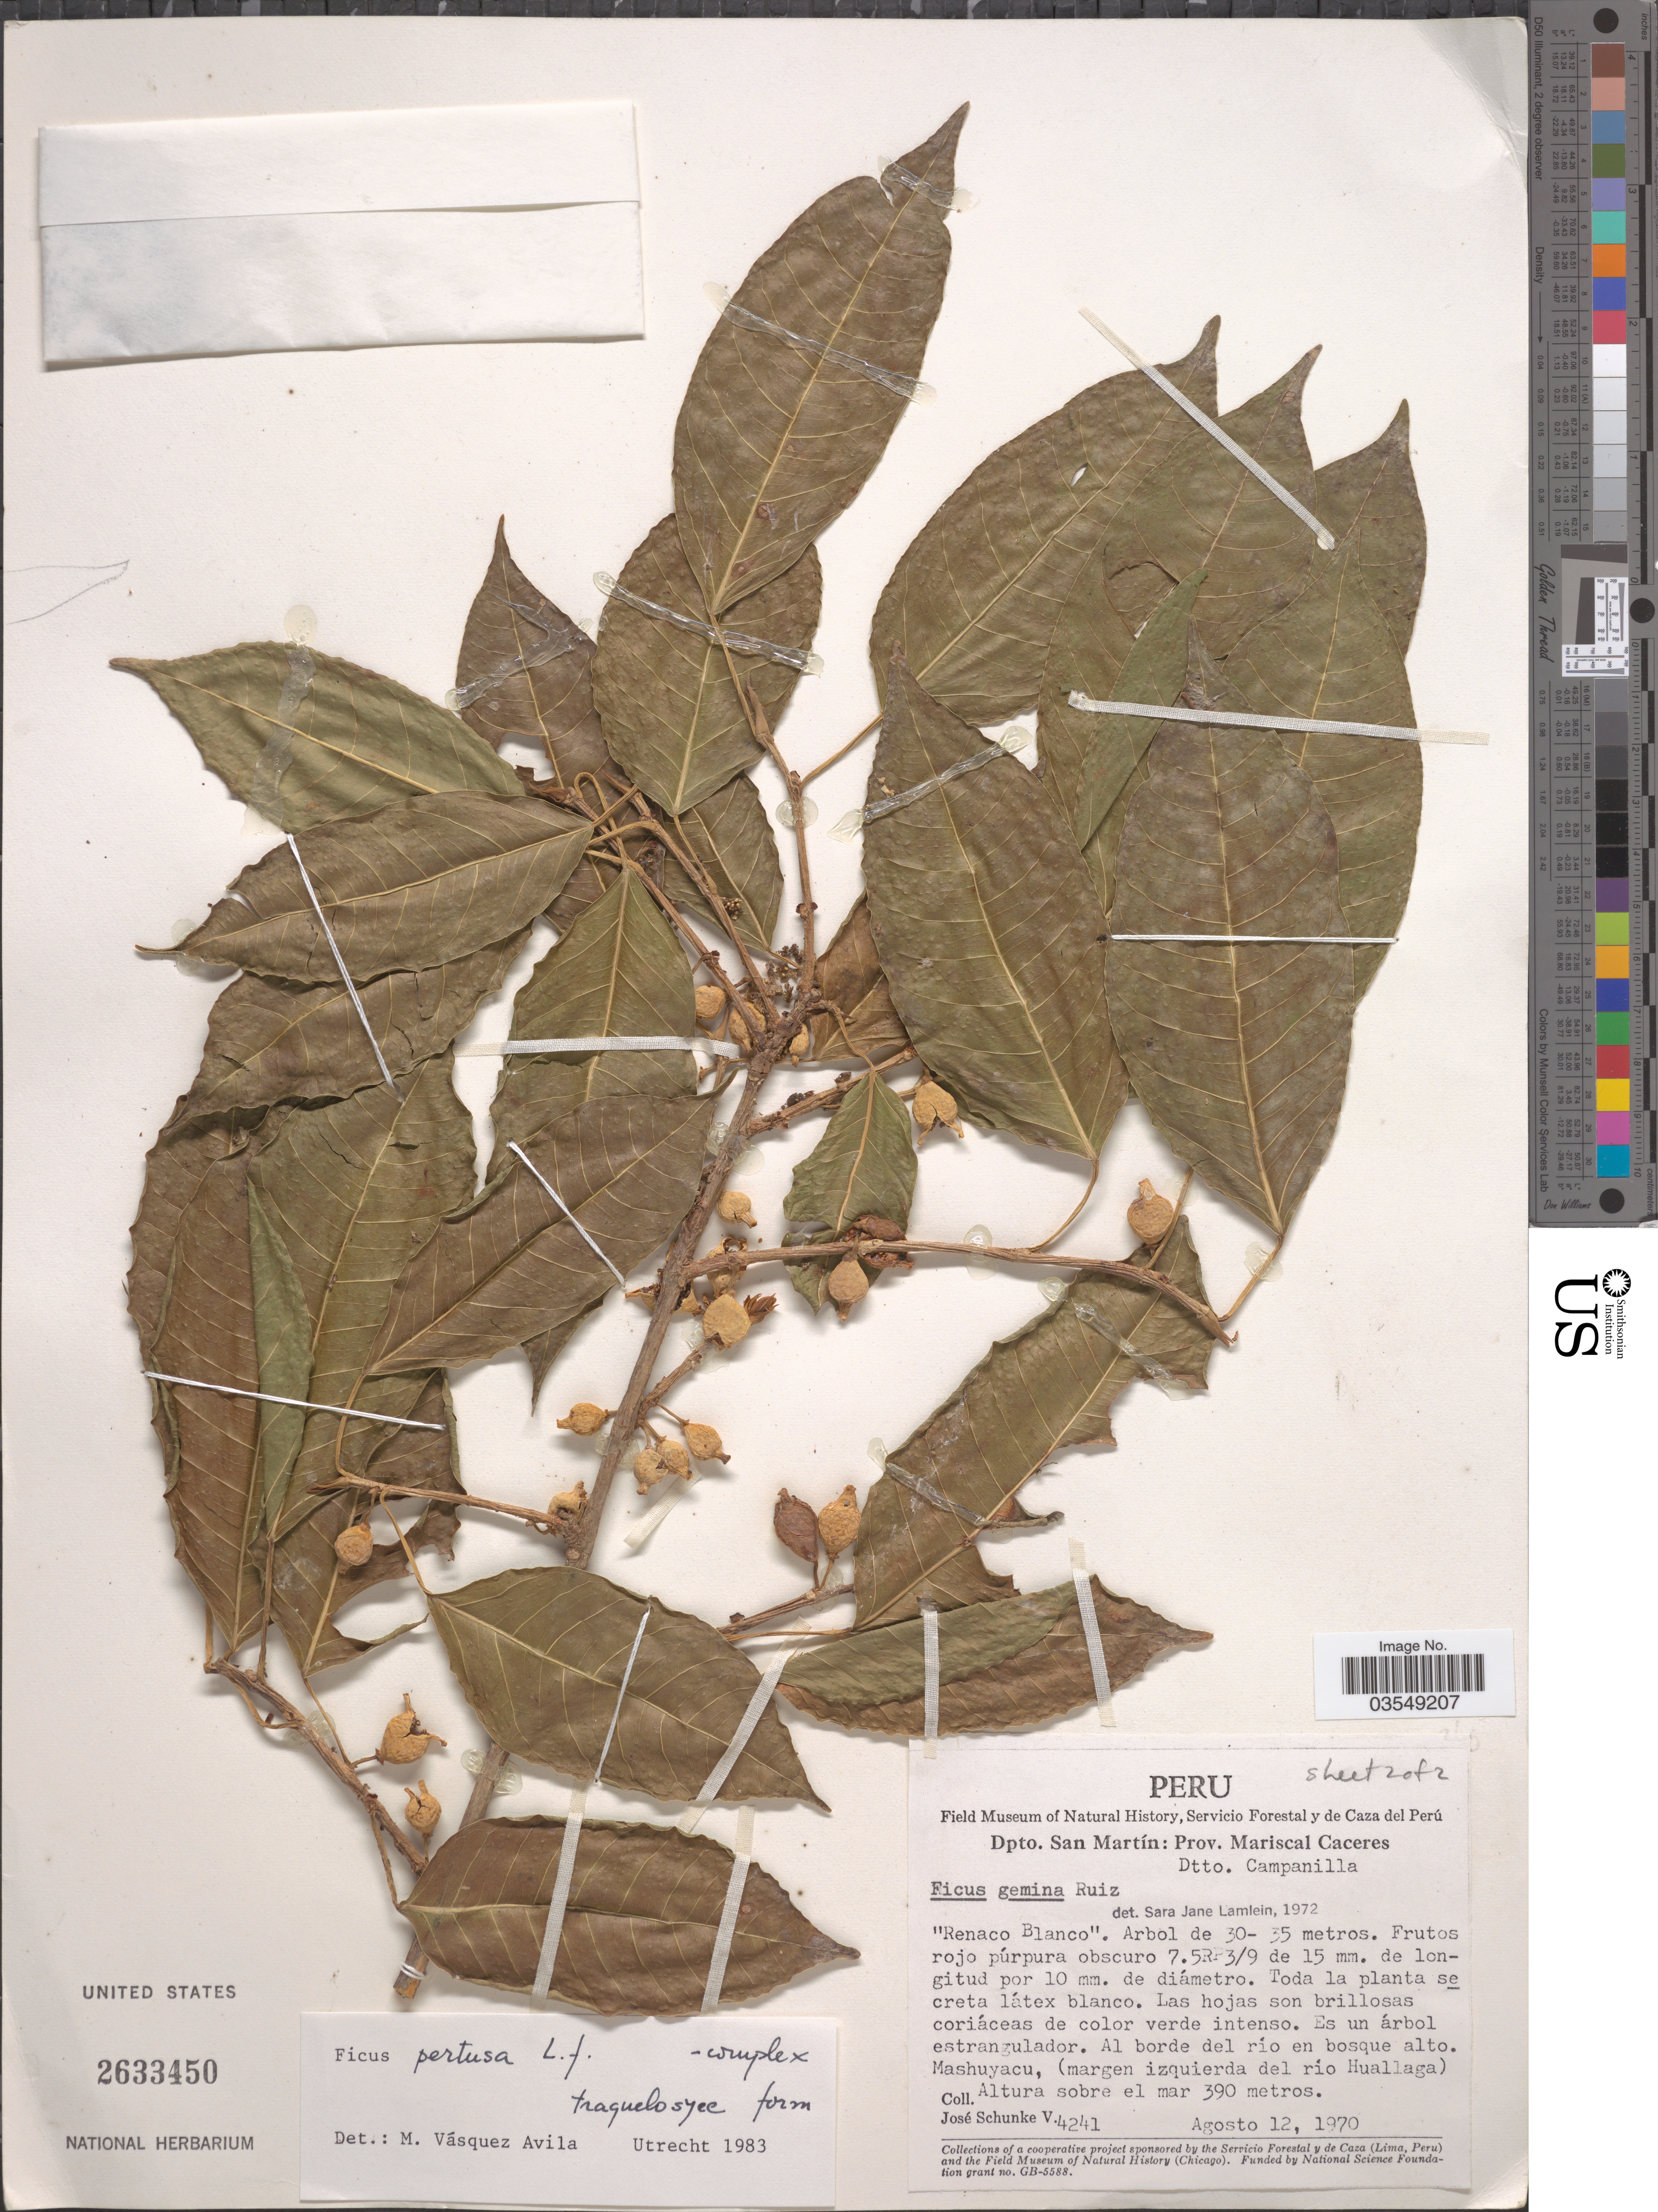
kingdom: Plantae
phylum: Tracheophyta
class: Magnoliopsida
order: Rosales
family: Moraceae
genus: Ficus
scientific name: Ficus tubulosa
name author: Pelissari & Romaniuc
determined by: Mitidieri, Nicole, (WIS), University of Wisconsin - Madison (UNITED STATES)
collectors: J. Schunke Vigo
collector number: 4241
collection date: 1970-08-12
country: Peru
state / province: San Martín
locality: Dpto. San Martín: Prov. Mariscal Caceres, Dtto. Campanilla.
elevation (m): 390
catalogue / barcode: US 2633450